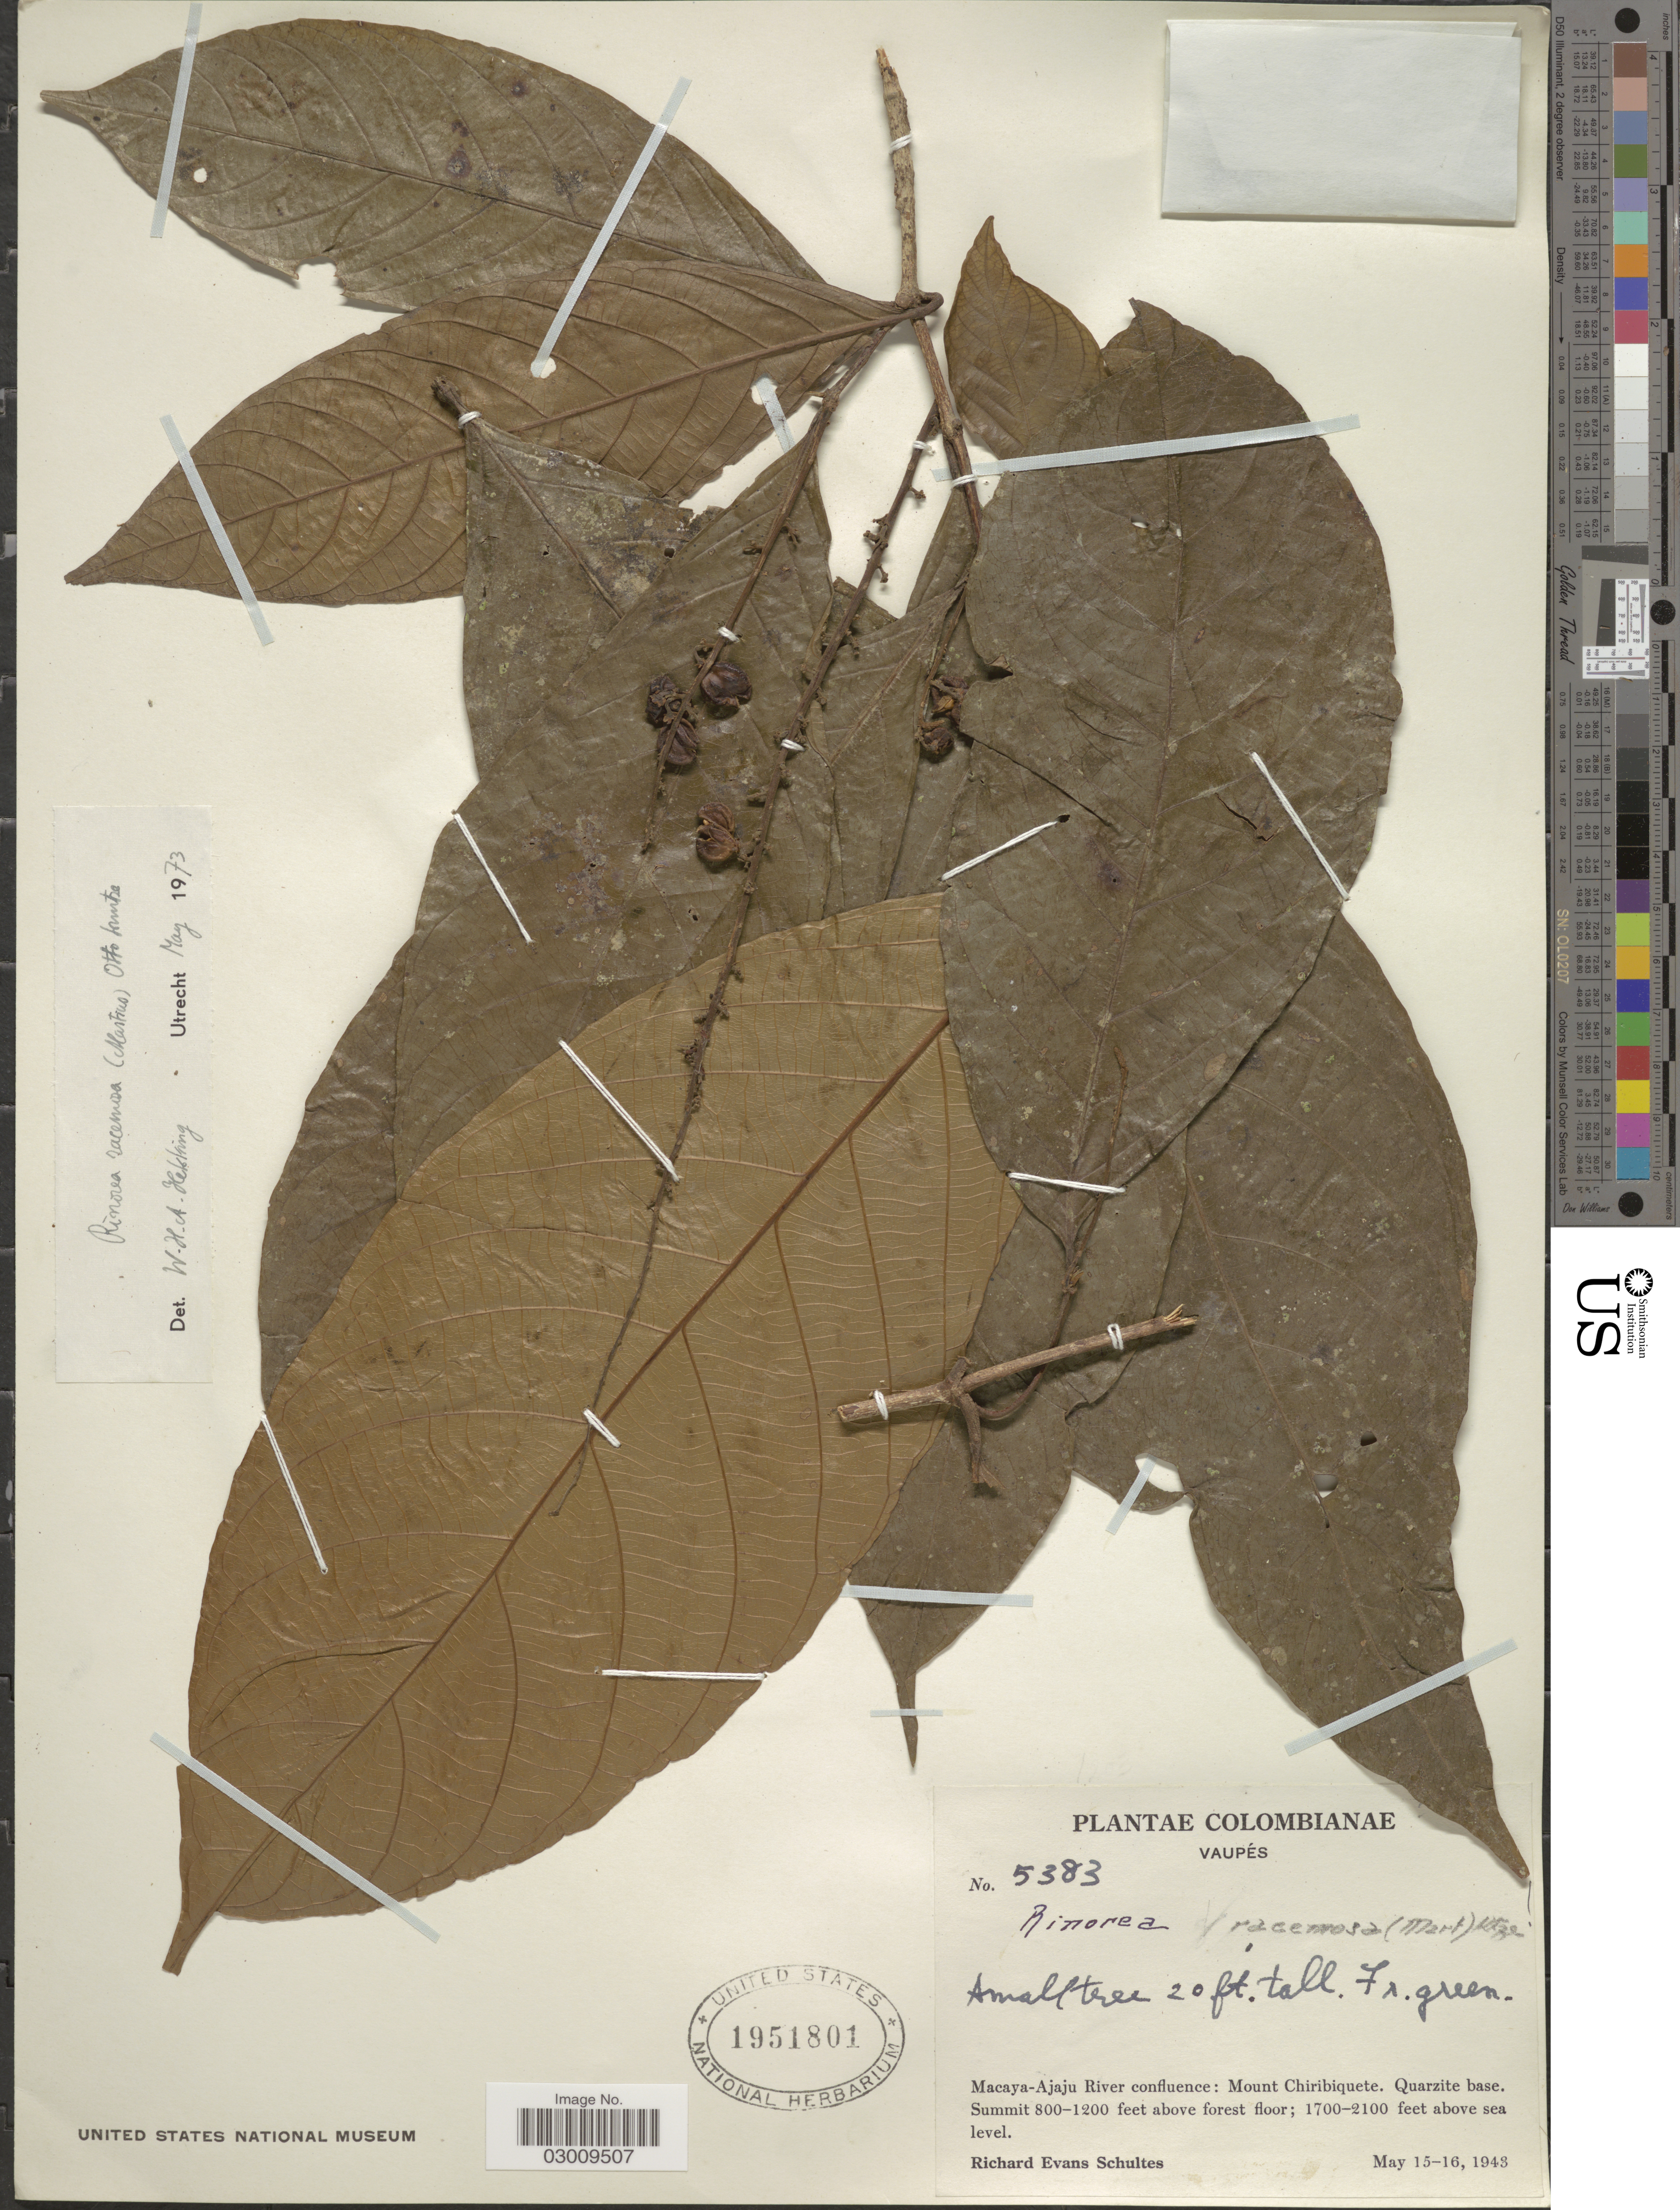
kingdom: Plantae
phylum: Tracheophyta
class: Magnoliopsida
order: Malpighiales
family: Violaceae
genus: Rinorea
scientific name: Rinorea racemosa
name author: (Mart.) Kuntze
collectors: R. E. Schultes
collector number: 5383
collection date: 1943-05-15/1943-05-16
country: Colombia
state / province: Vaupés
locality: Macaya-Ajaju River confluence: Mount Chiribiquete. Quarzite base.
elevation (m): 244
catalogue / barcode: US 1951801